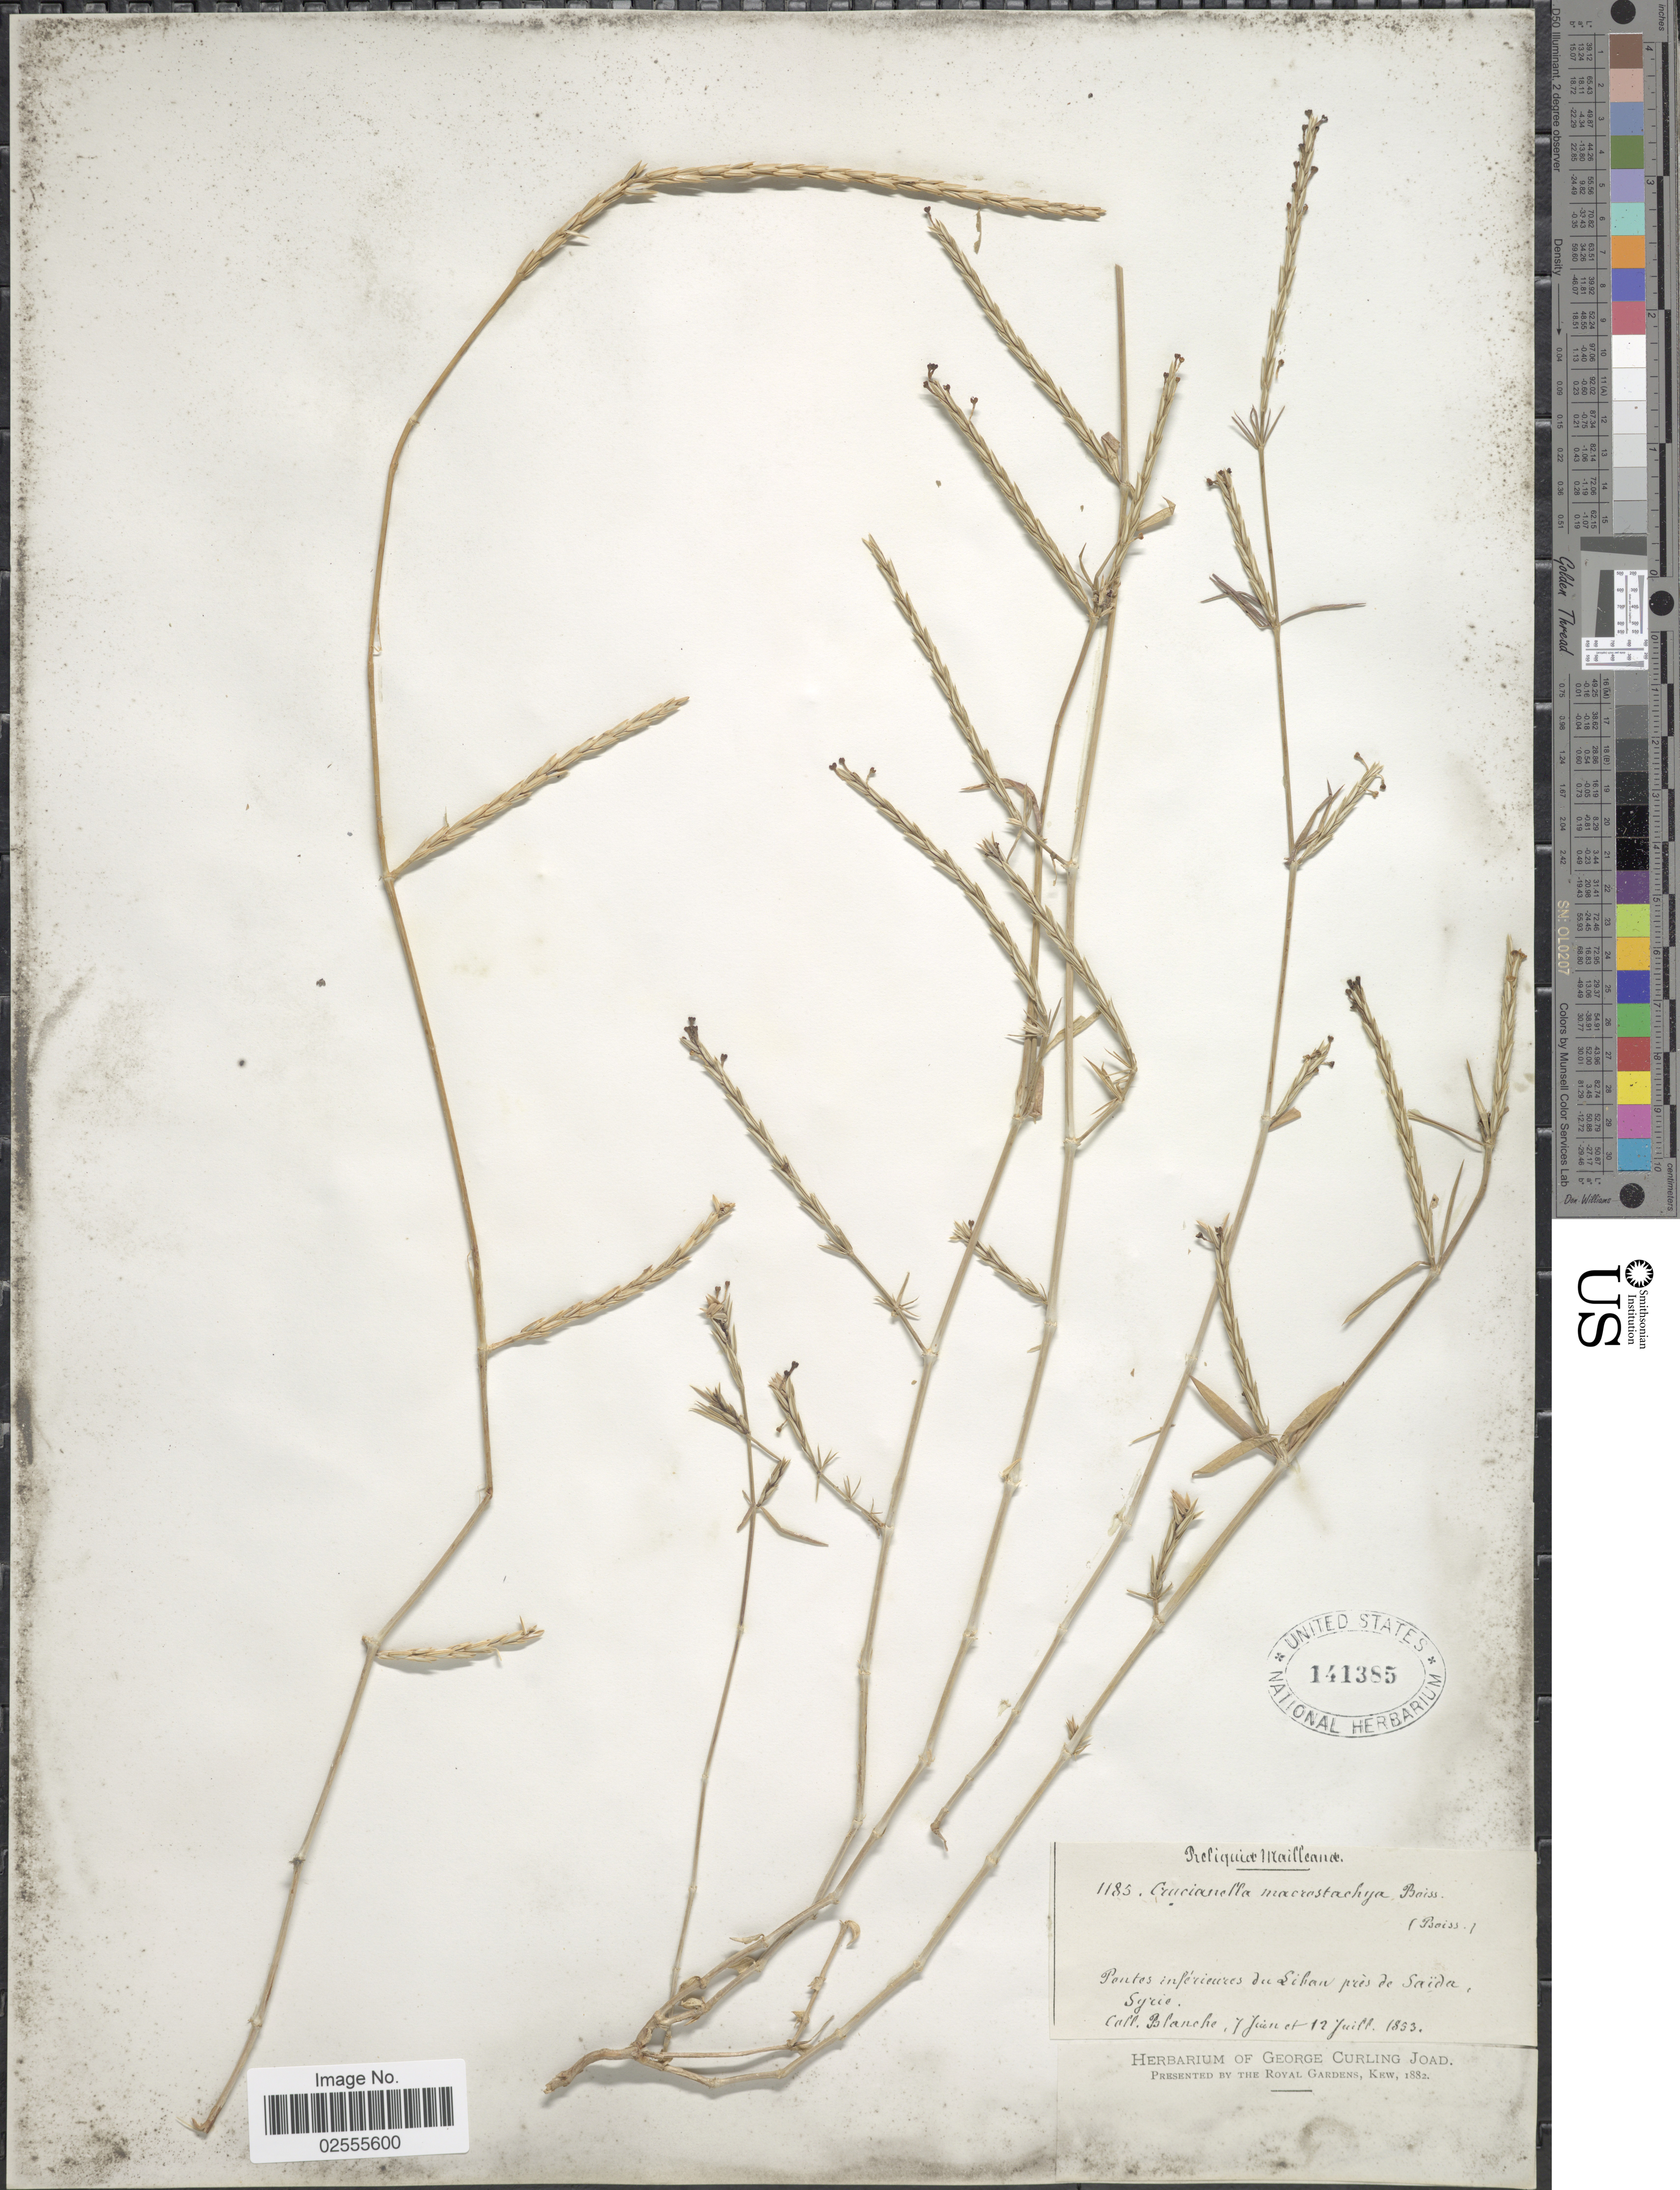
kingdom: Plantae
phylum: Tracheophyta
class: Magnoliopsida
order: Gentianales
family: Rubiaceae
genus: Crucianella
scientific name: Crucianella macrostachya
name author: Boiss.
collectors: -. Blanche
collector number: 1185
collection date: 1853-06-07/1853-07-12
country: Syria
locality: Reliquiae Mailleanae, Poutes inferieures du Liban, pres de Saida, Syria. [interpreted]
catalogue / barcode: US 141385